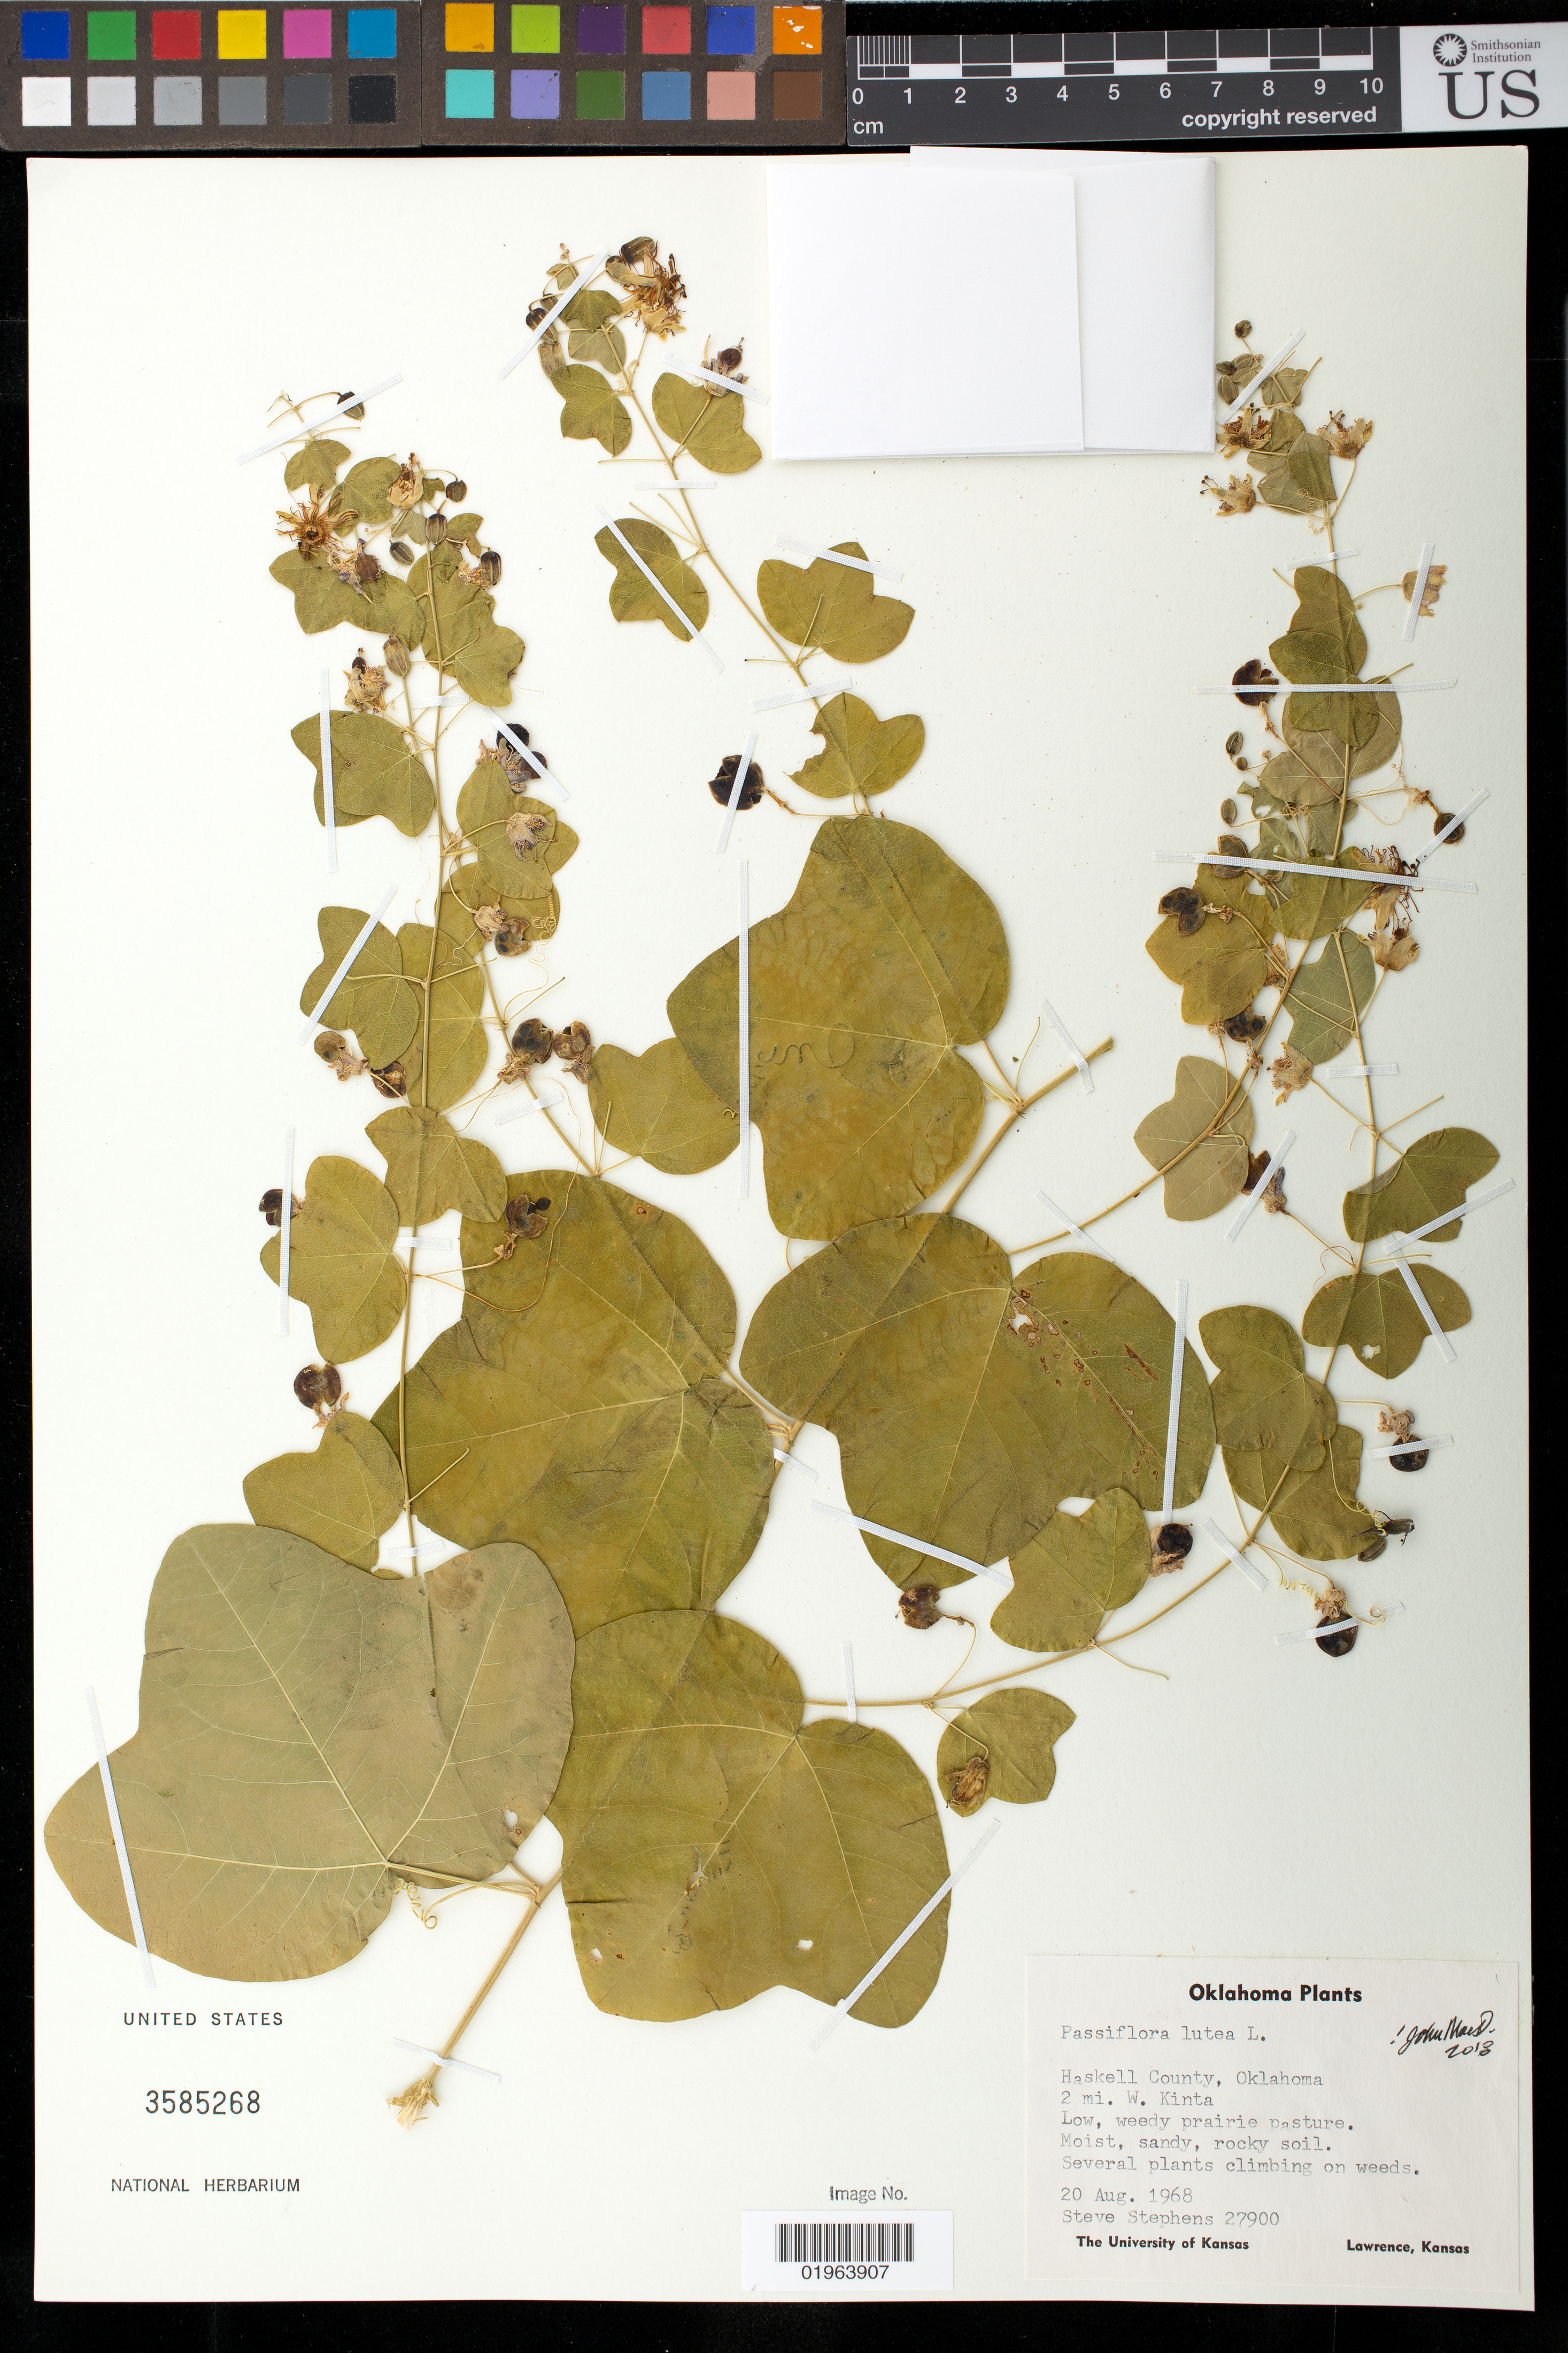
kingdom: Plantae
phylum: Tracheophyta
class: Magnoliopsida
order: Malpighiales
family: Passifloraceae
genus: Passiflora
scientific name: Passiflora lutea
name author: L.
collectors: S. Stephens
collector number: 27900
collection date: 1968-08-20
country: United States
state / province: Oklahoma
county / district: Haskell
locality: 2 mi. W Kinta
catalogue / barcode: US 3585268